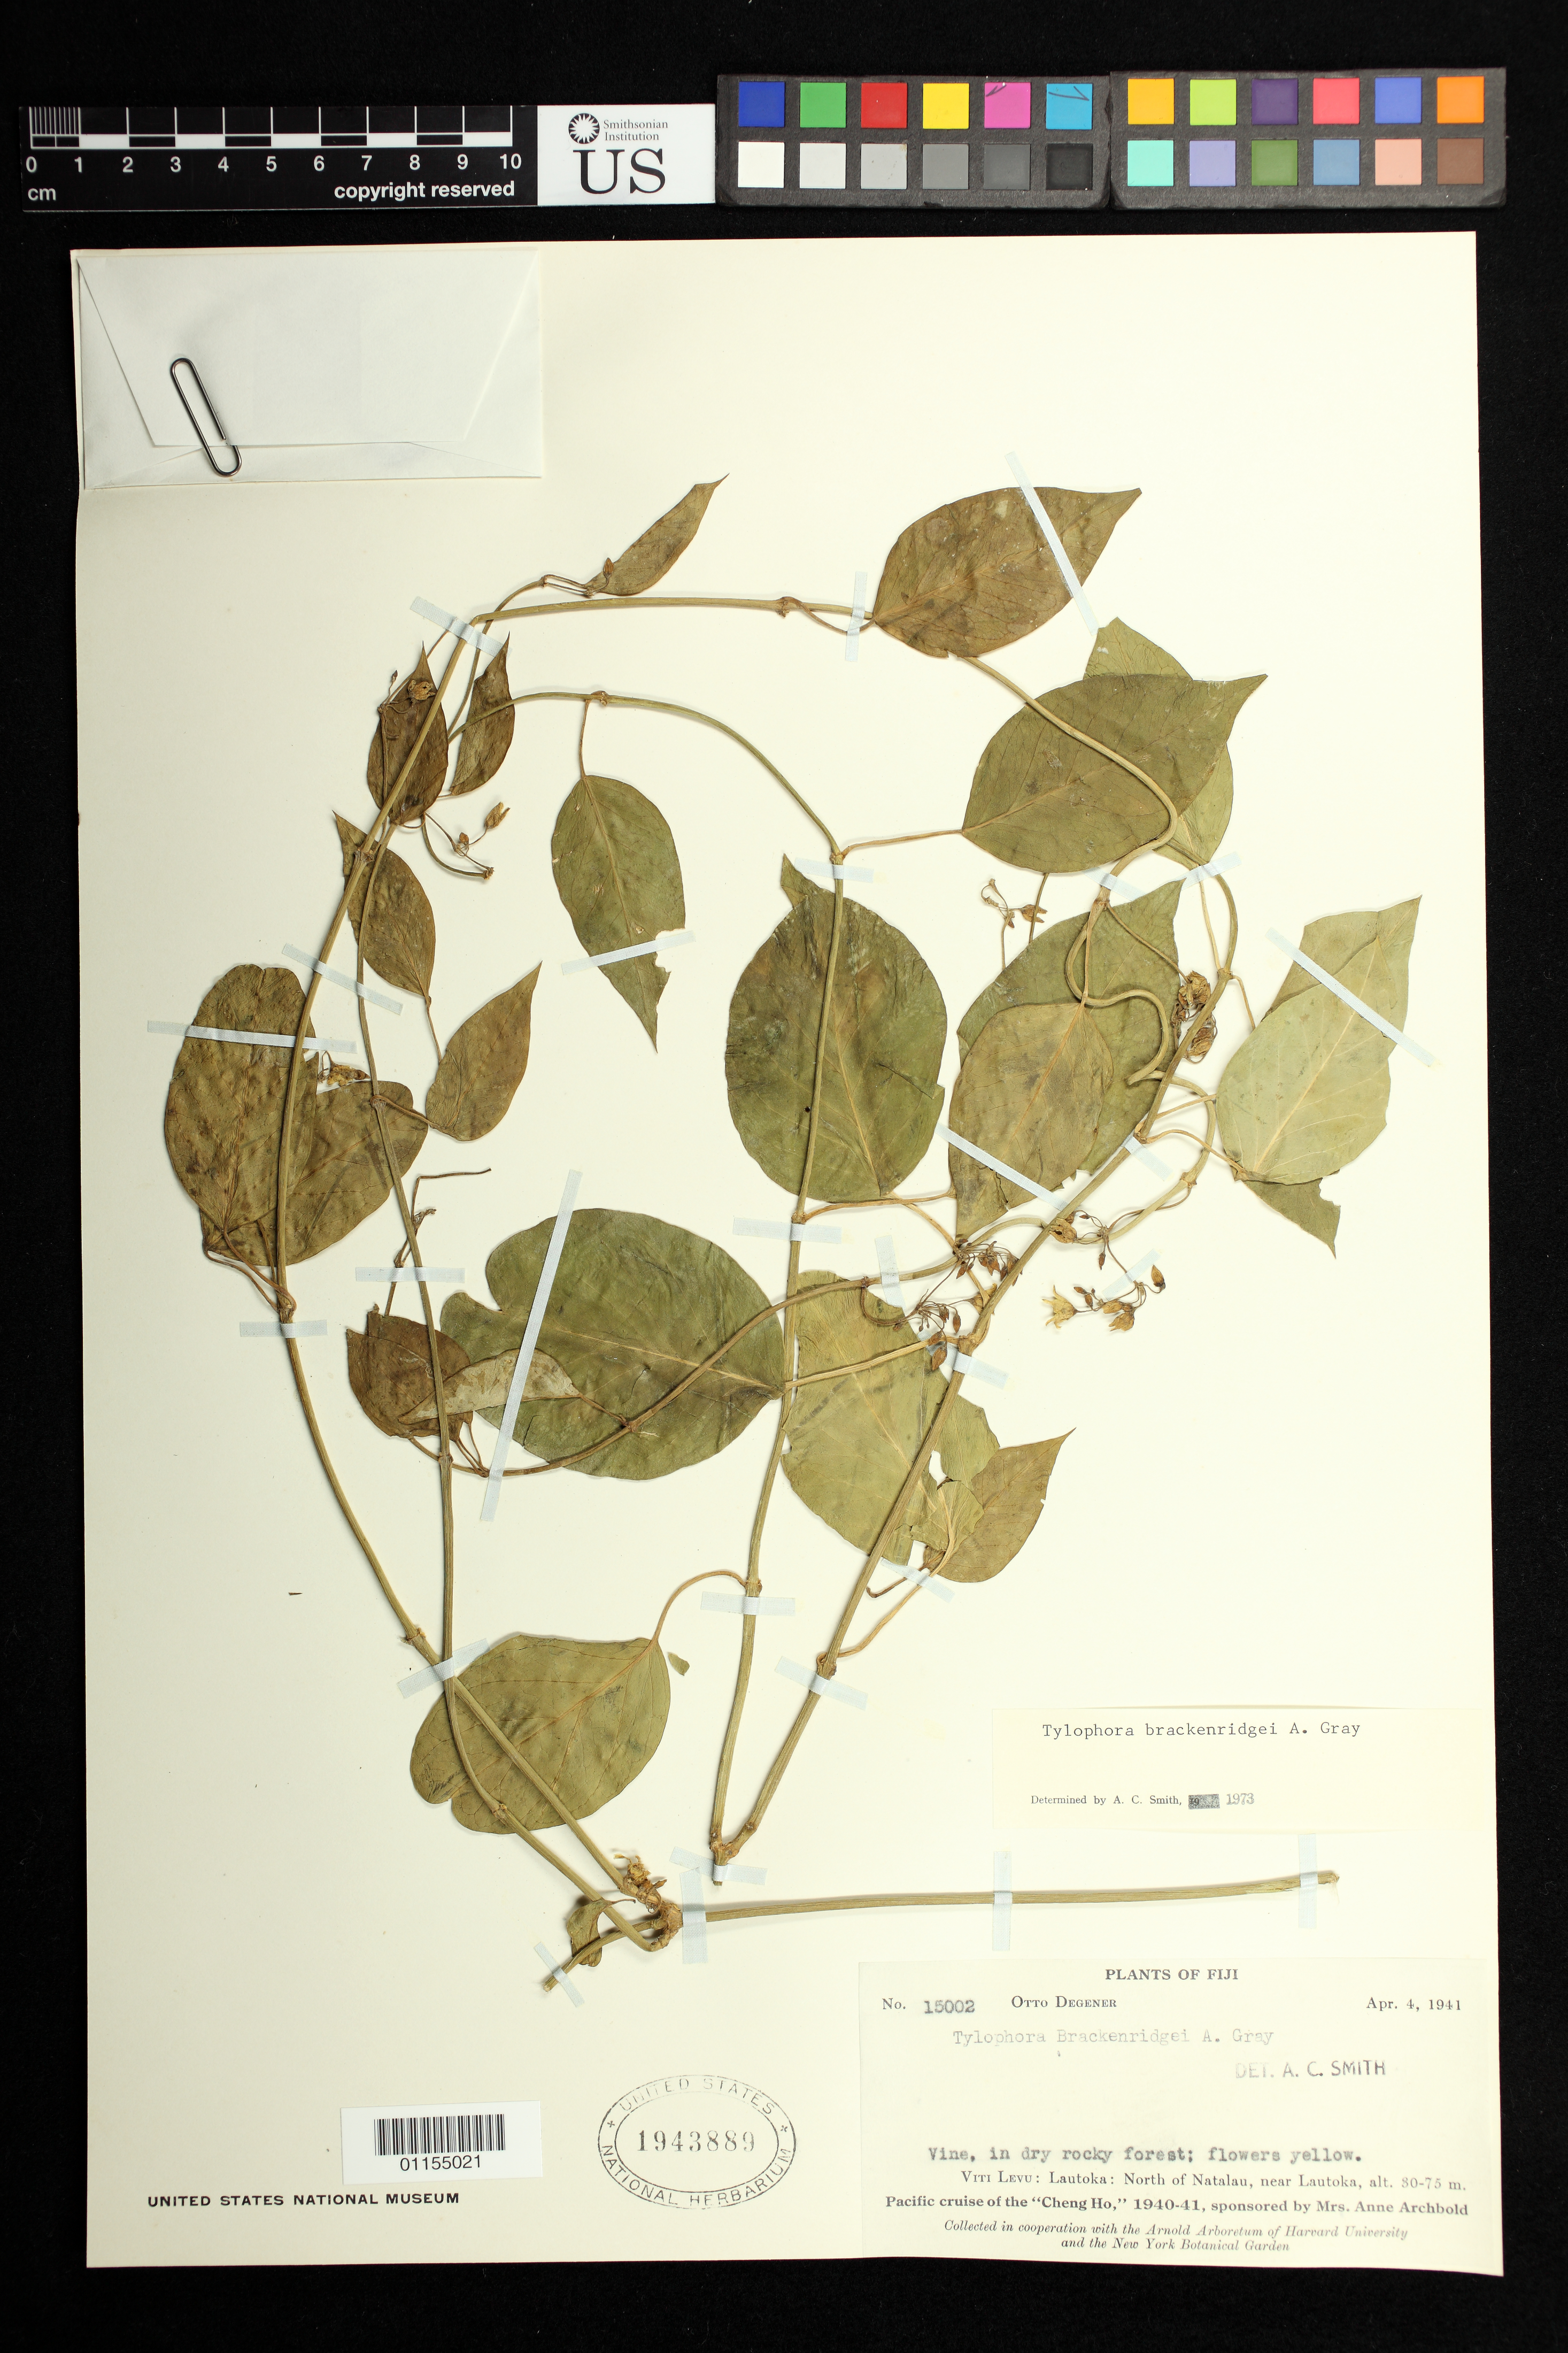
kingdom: Plantae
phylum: Tracheophyta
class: Magnoliopsida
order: Gentianales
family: Apocynaceae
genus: Tylophora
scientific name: Tylophora brackenridgei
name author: A. Gray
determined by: Smith, A. C.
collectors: O. Degener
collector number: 15002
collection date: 1941-04-04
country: Fiji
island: Viti Levu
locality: Viti Levu: Lautoka: North of Natalau, near Lautoka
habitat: dry rocky forest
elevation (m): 30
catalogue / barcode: US 1943889